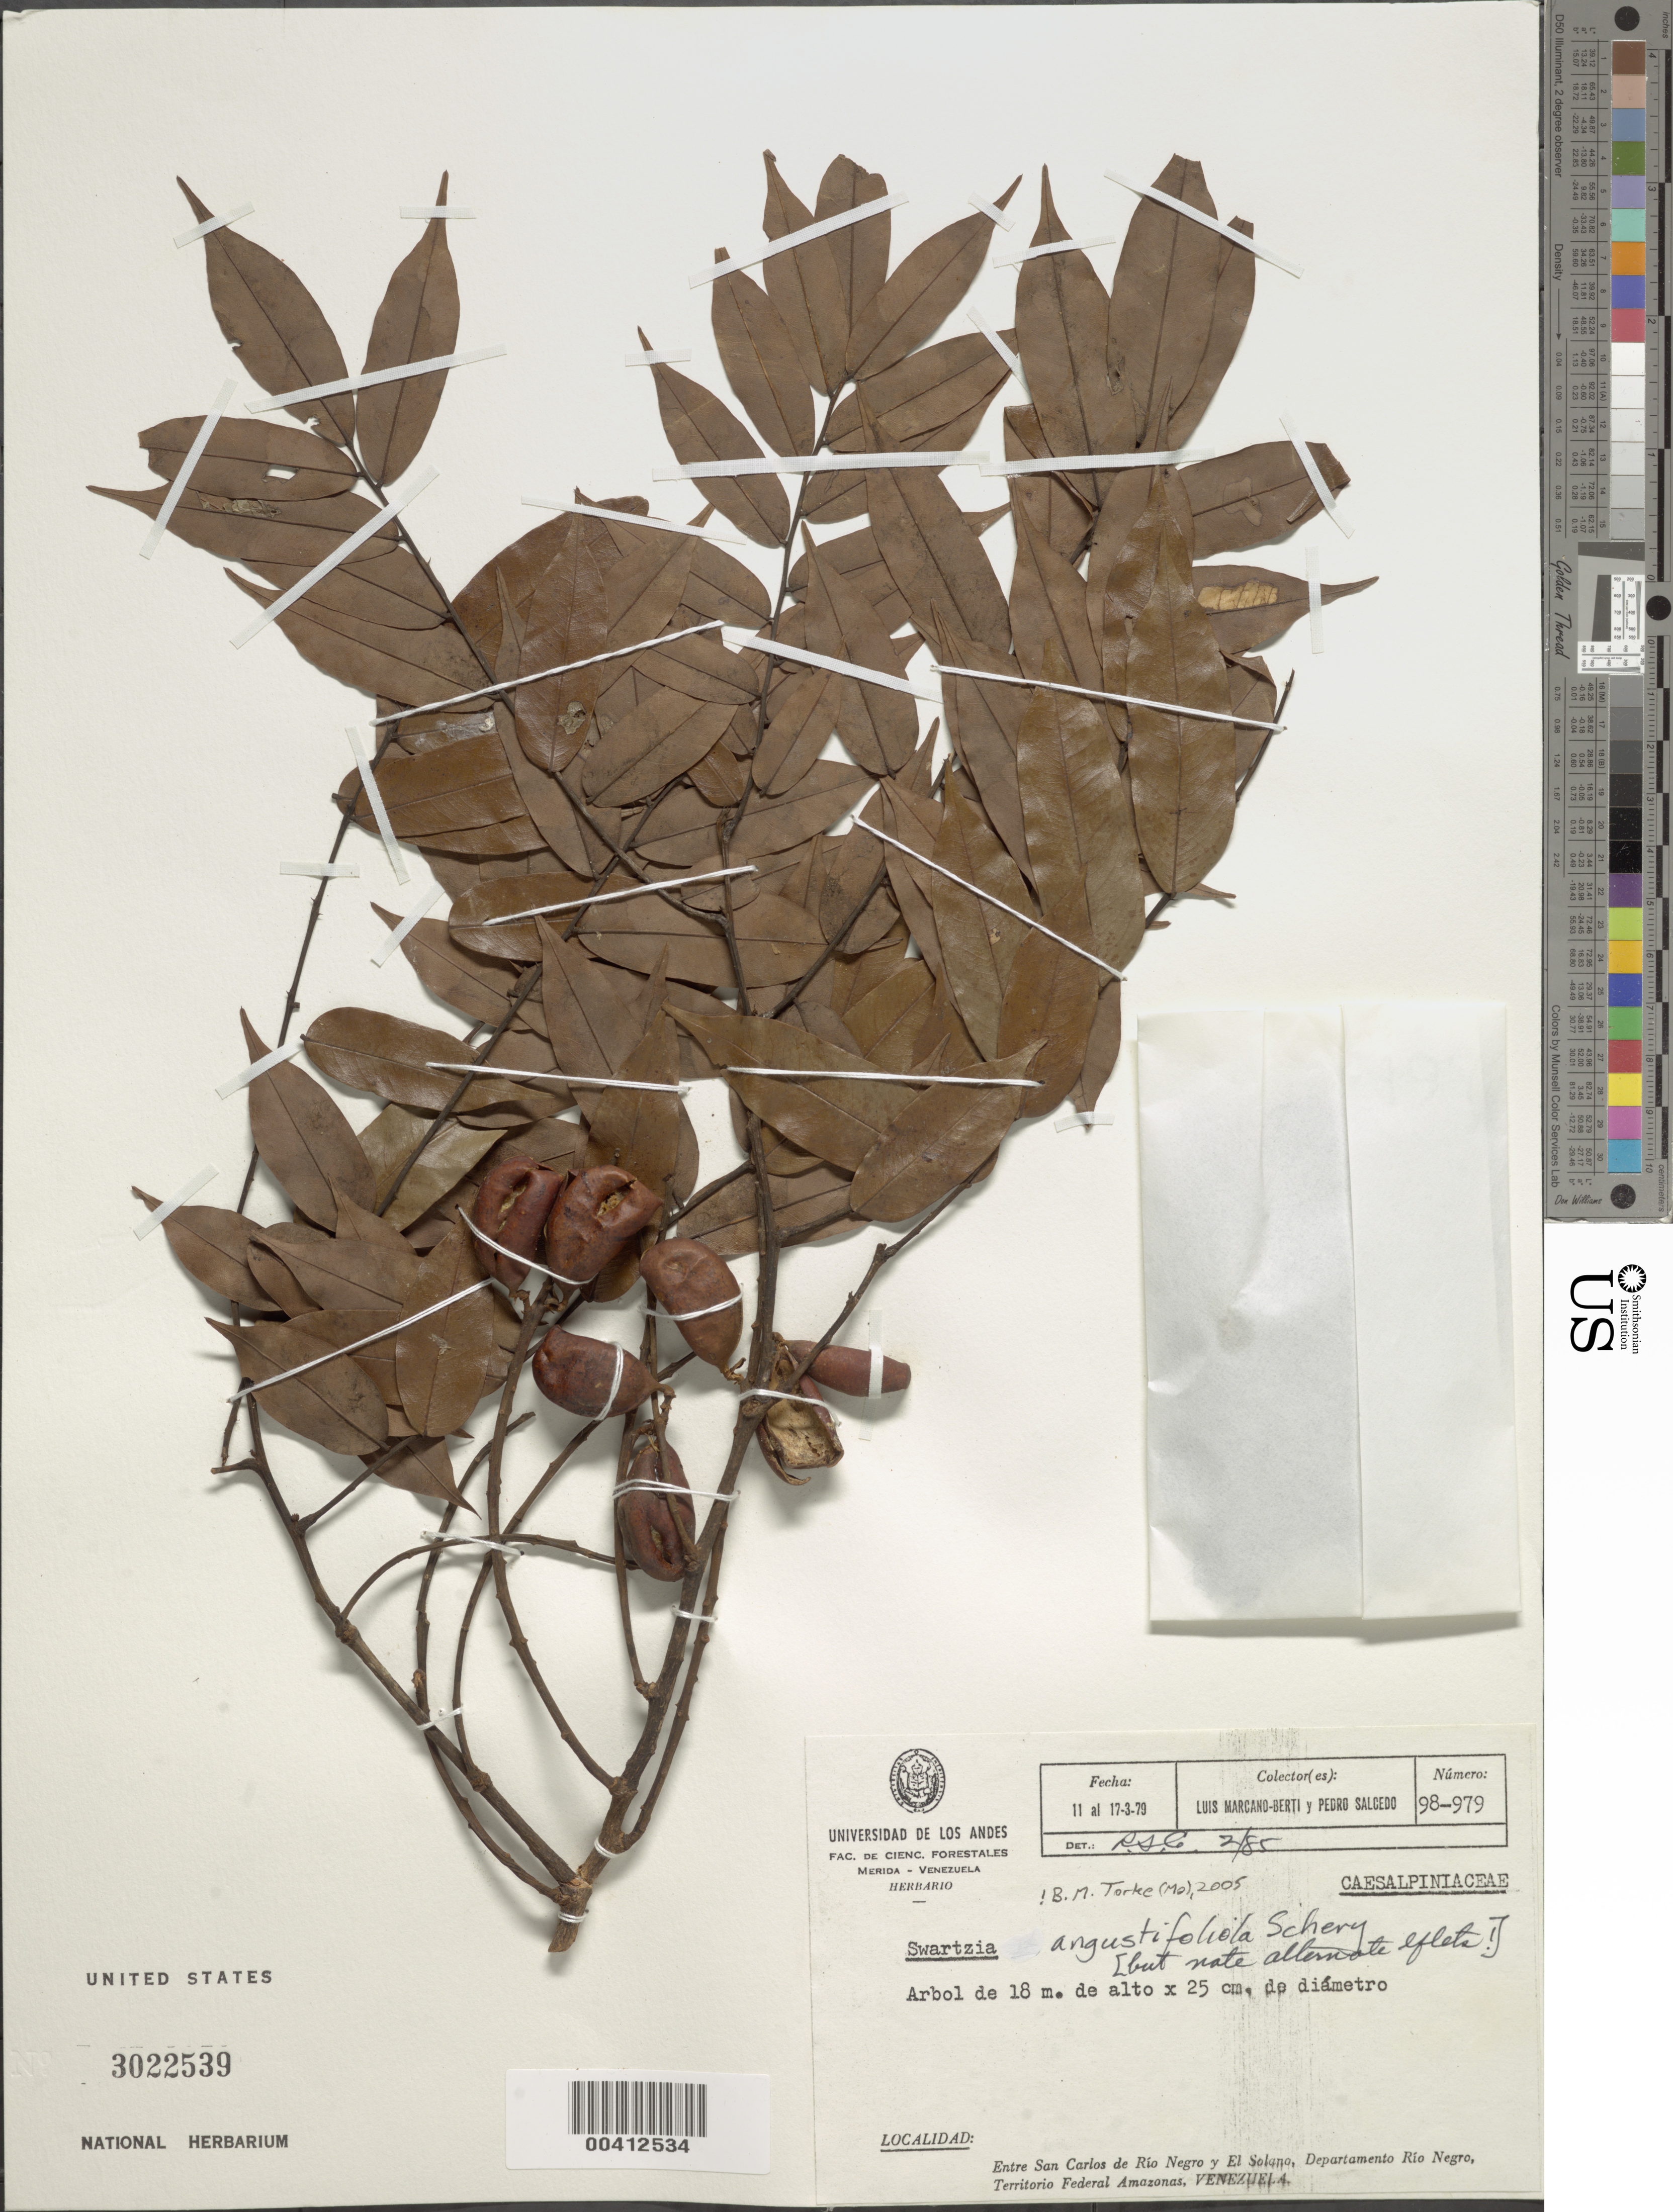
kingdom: Plantae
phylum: Tracheophyta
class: Magnoliopsida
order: Fabales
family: Fabaceae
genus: Swartzia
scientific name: Swartzia angustifoliola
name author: Schery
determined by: Cowan, R. S.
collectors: L. Marcano-Berti & P. Salcedo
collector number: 98-979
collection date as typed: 11 Mar 1979 to 17 Mar 1979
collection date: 1979-03-11/1979-03-17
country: Venezuela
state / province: Amazonas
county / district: Rio Negro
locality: San carlos de rio negro y el solana, entre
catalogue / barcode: US 3022539